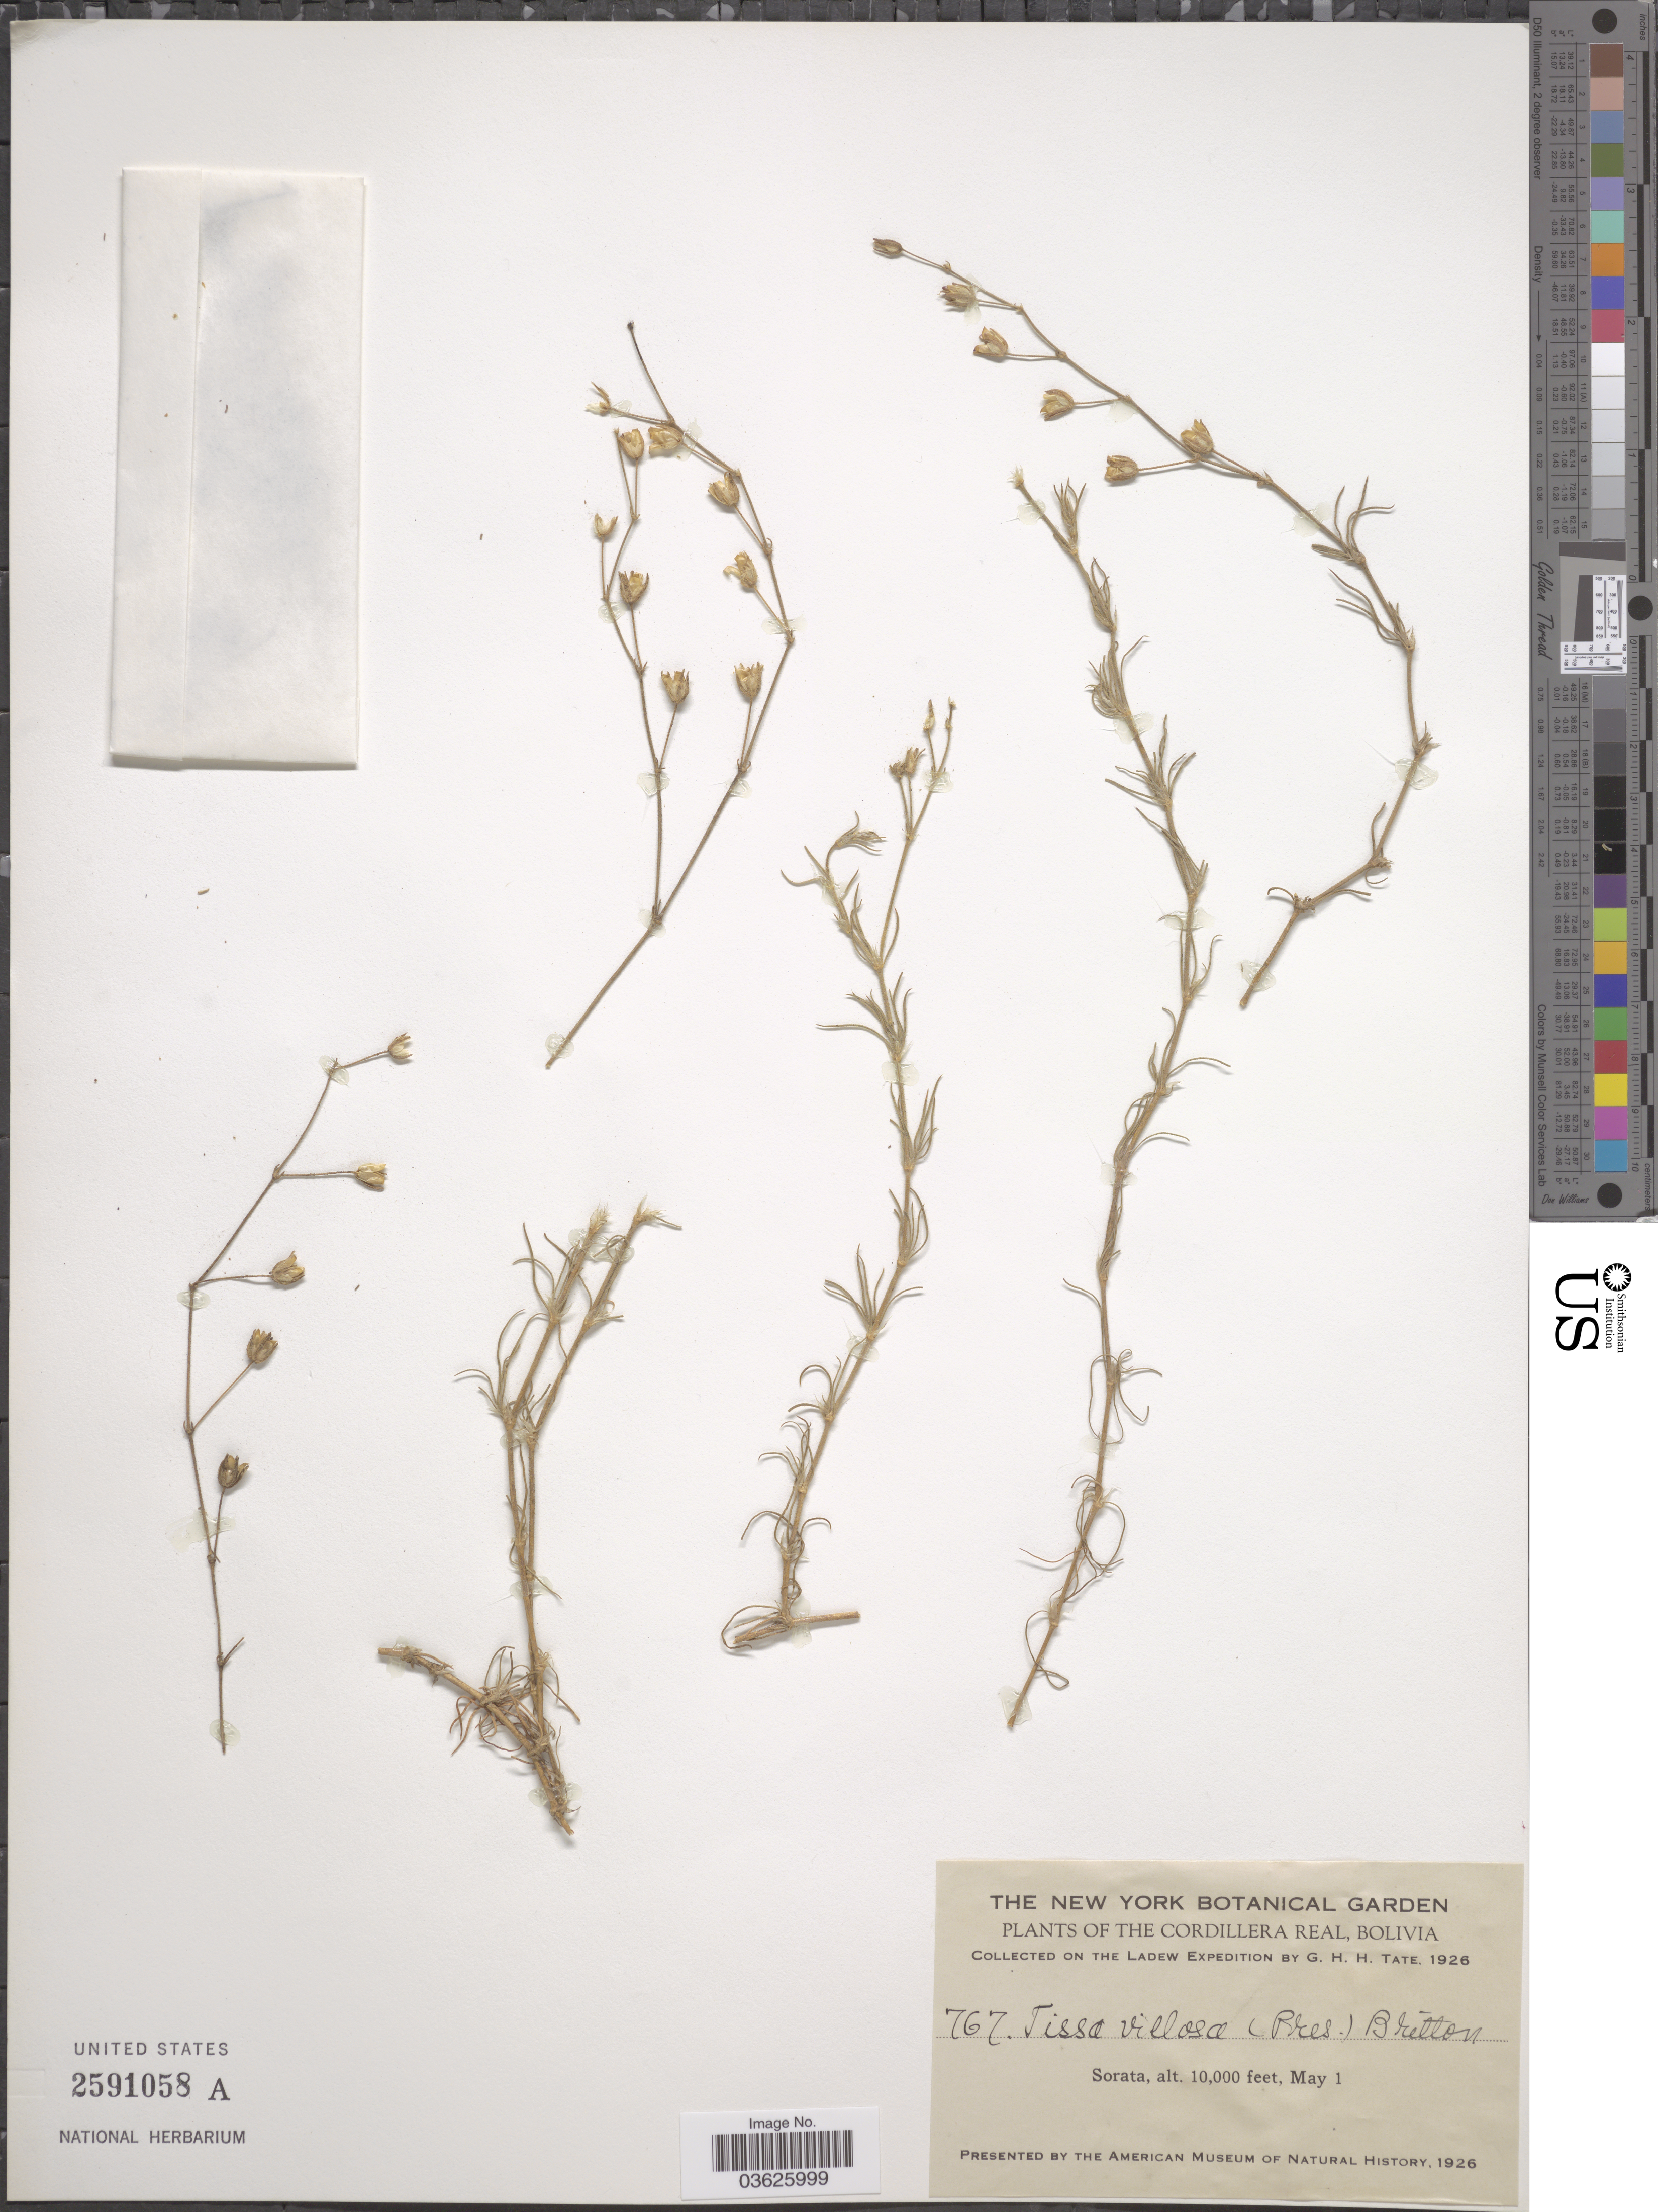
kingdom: Plantae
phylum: Tracheophyta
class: Magnoliopsida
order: Caryophyllales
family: Caryophyllaceae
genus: Spergularia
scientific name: Spergularia villosa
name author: (Pers.) Cambess.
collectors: G. H. H.Tate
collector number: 767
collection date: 1926-05-01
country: Bolivia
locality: The Cordillera Real. Sorata.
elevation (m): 3048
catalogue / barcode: US 2591058A